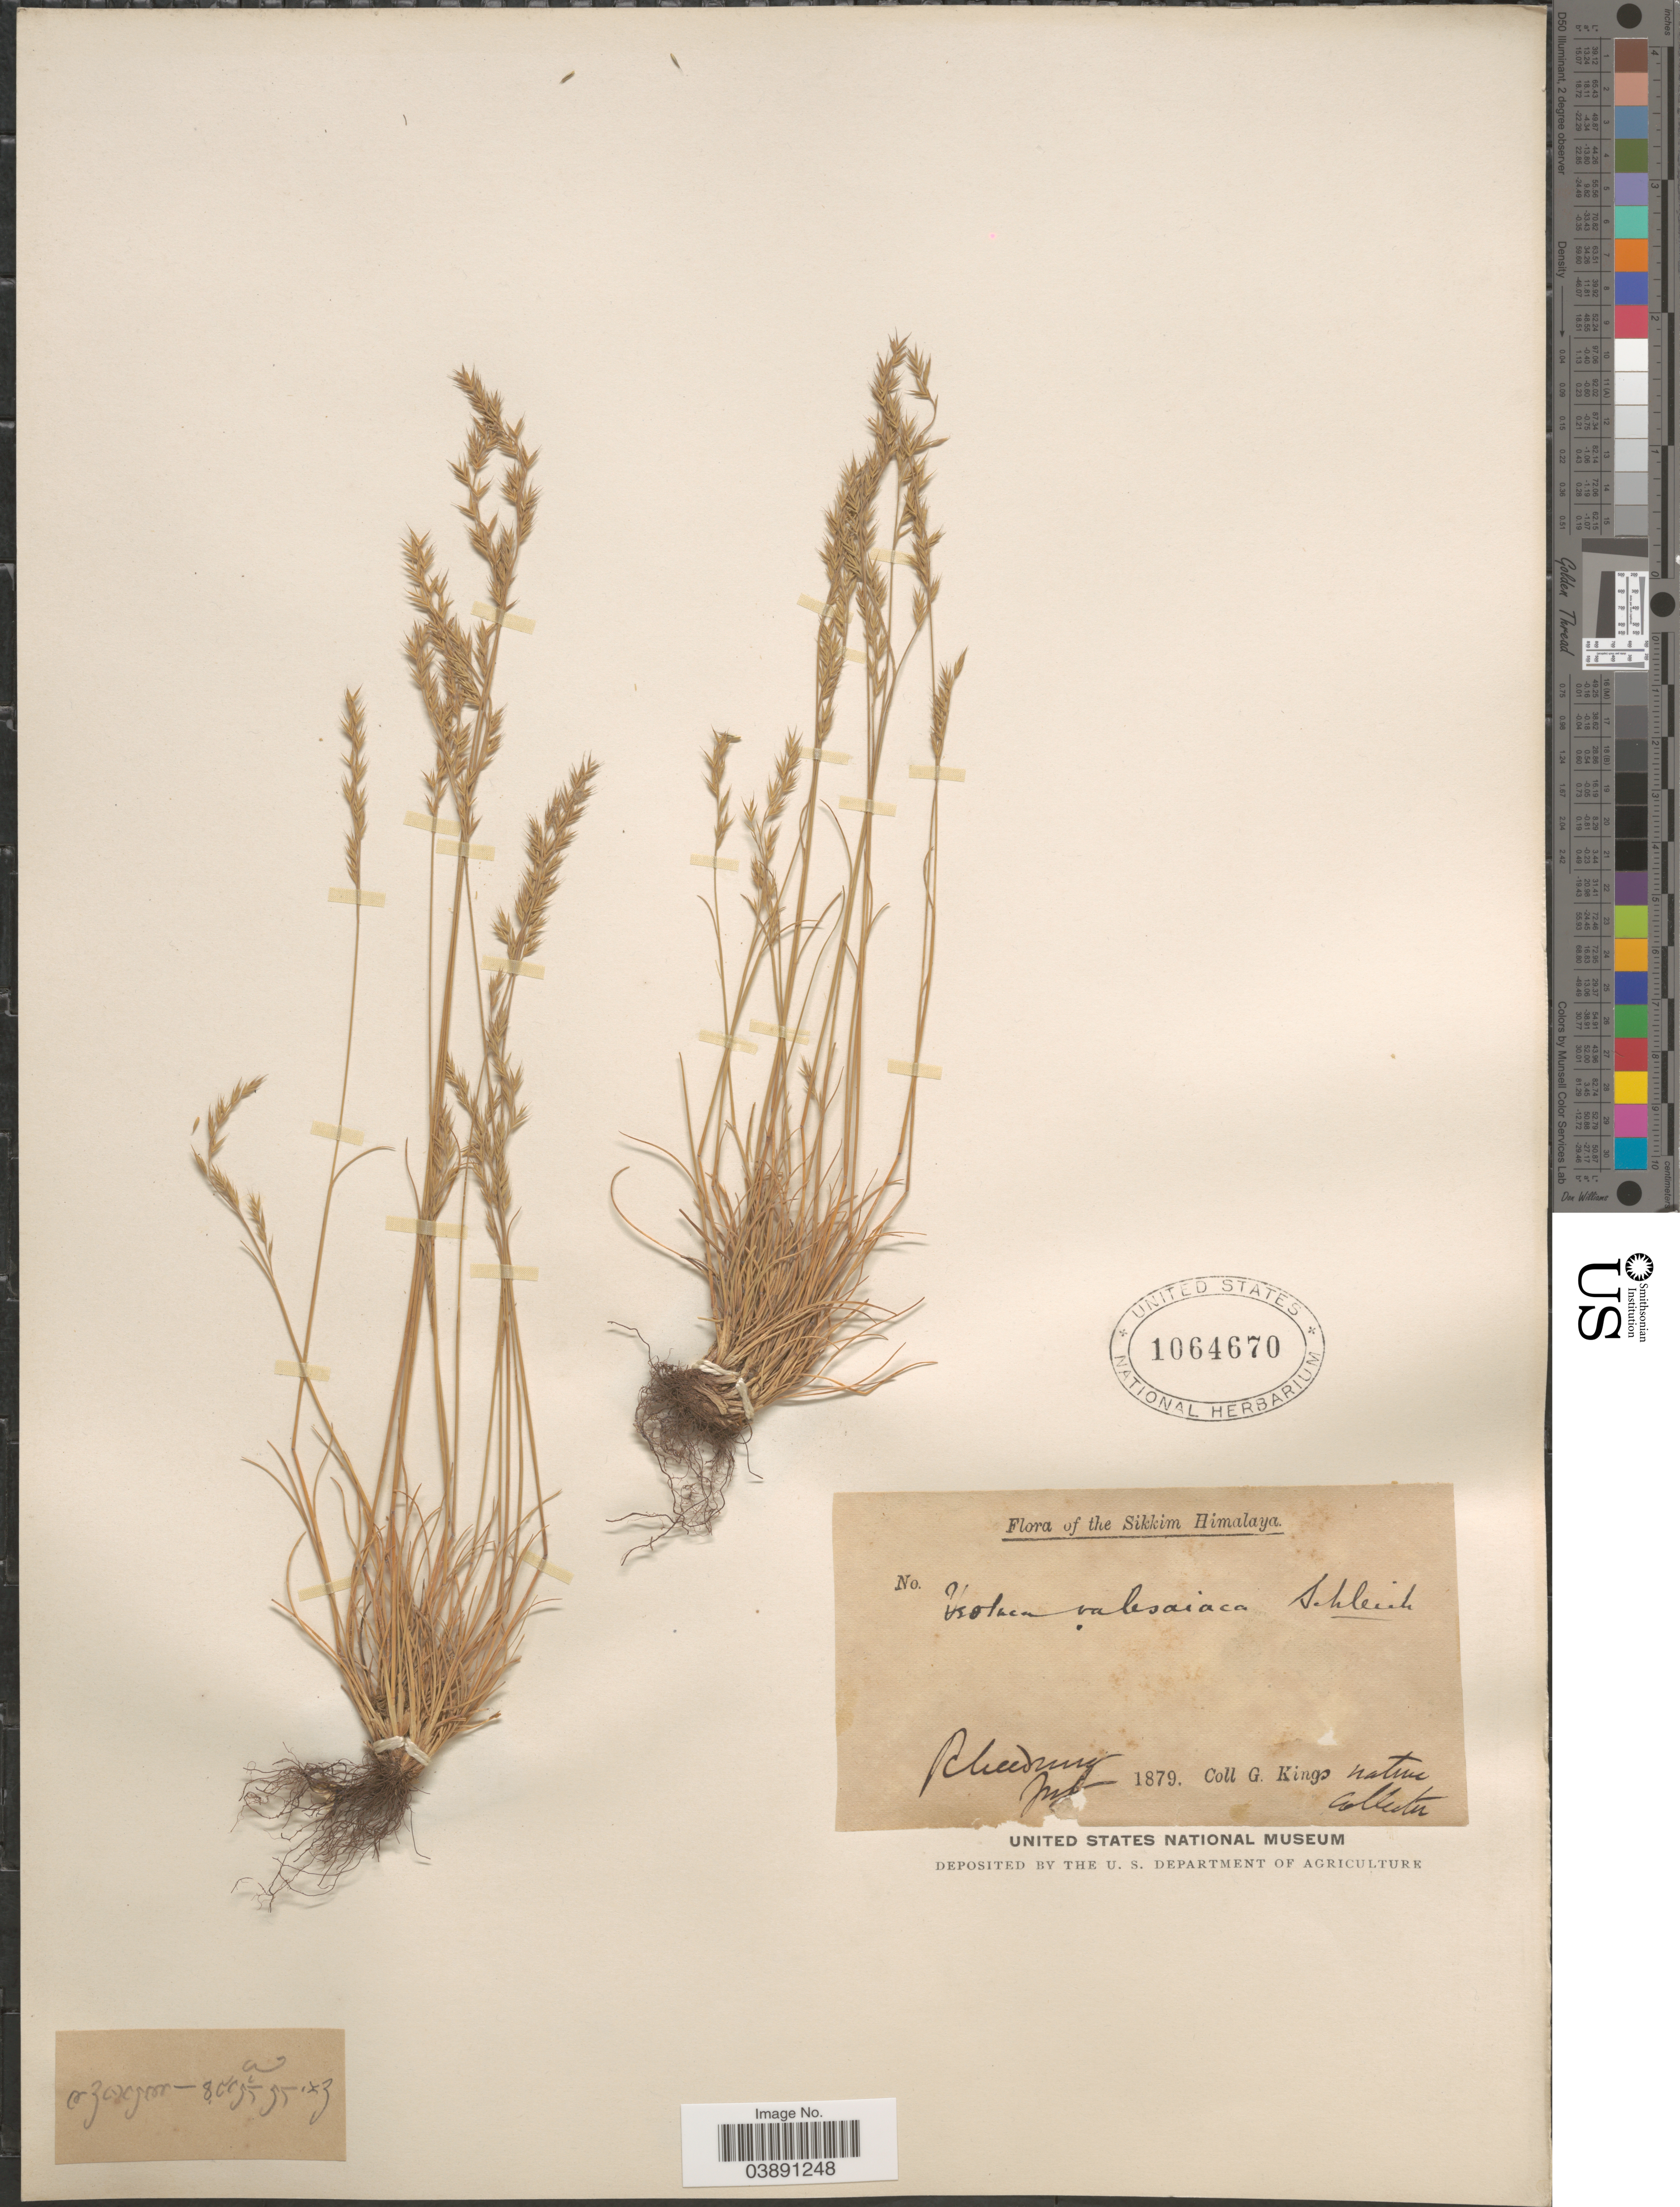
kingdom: Plantae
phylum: Tracheophyta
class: Liliopsida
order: Poales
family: Poaceae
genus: Festuca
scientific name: Festuca valesiaca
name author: Schleich. ex Gaudin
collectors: Dr. King's collector & Native collector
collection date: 1879-07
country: India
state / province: Sikkim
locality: The Sikkim Himalaya. Rhadung [interpreted].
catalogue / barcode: US 1064670